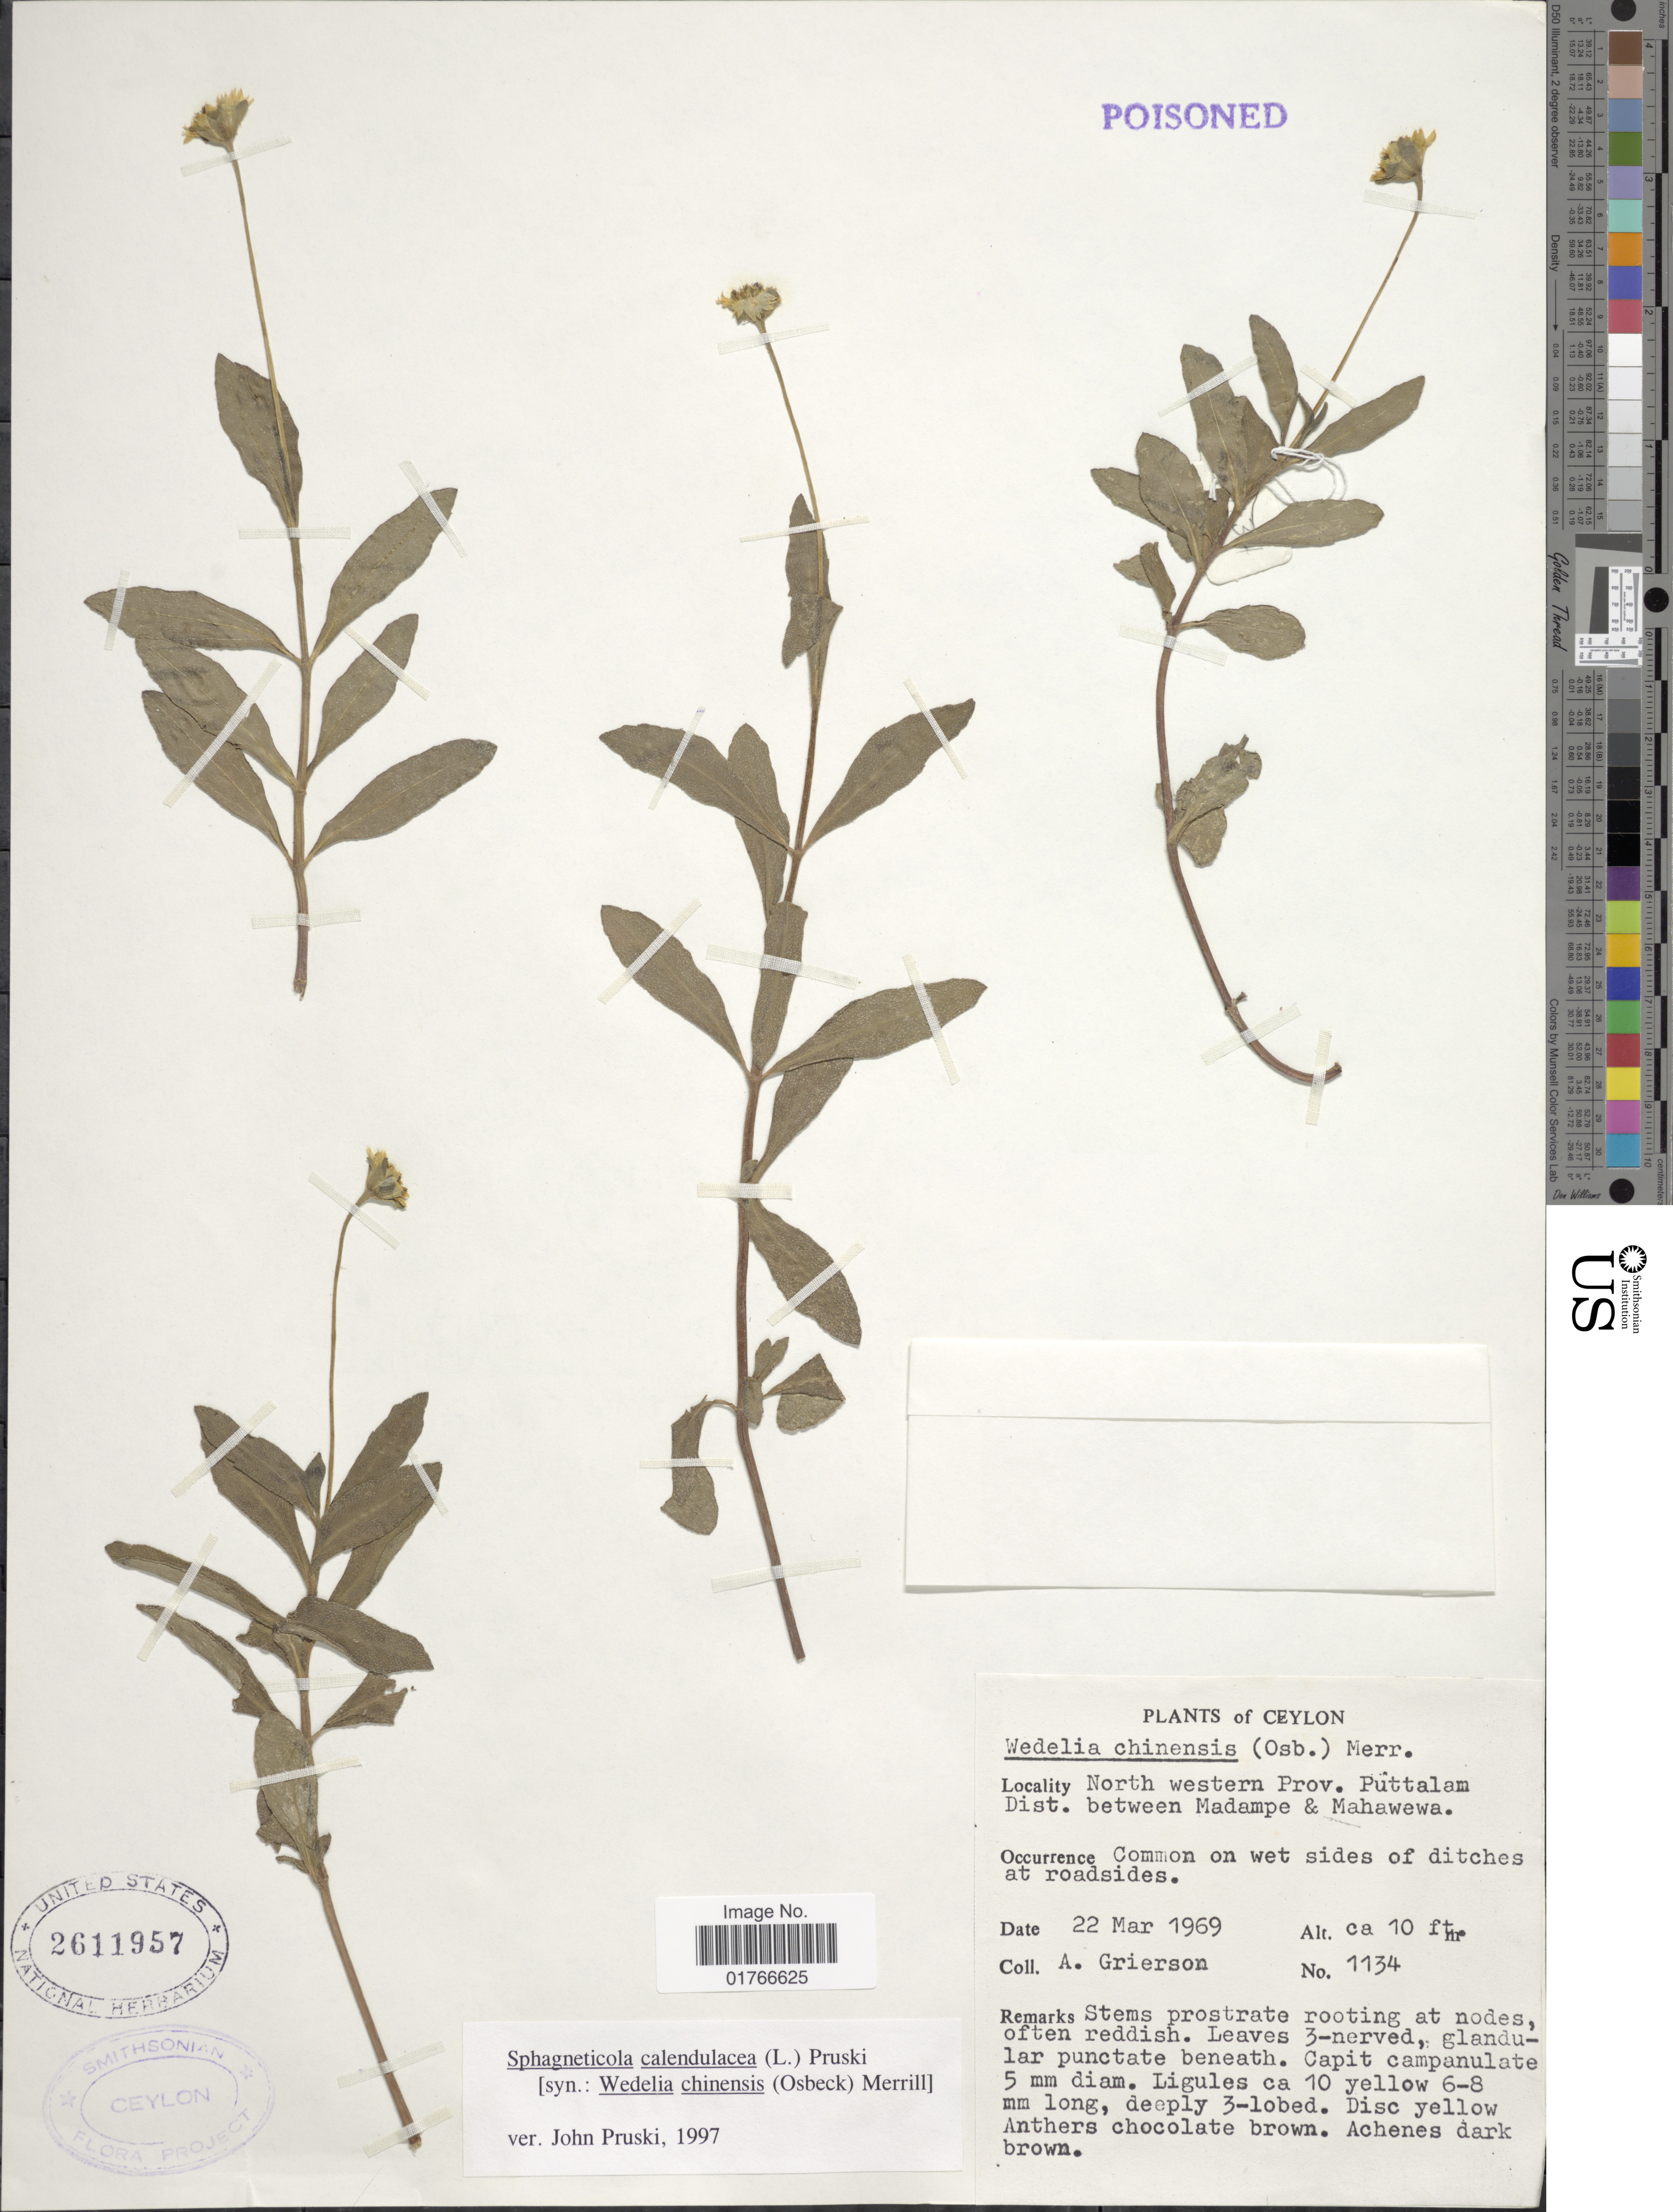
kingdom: Plantae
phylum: Tracheophyta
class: Magnoliopsida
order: Asterales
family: Asteraceae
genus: Sphagneticola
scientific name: Sphagneticola calendulacea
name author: (L.) Pruski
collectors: A. Grierson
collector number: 1134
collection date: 1969-03-22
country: Sri Lanka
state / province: North Western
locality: Ceylon, Puttalam Dist. between Madampe & Mahawewa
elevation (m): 3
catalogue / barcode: US 2611957